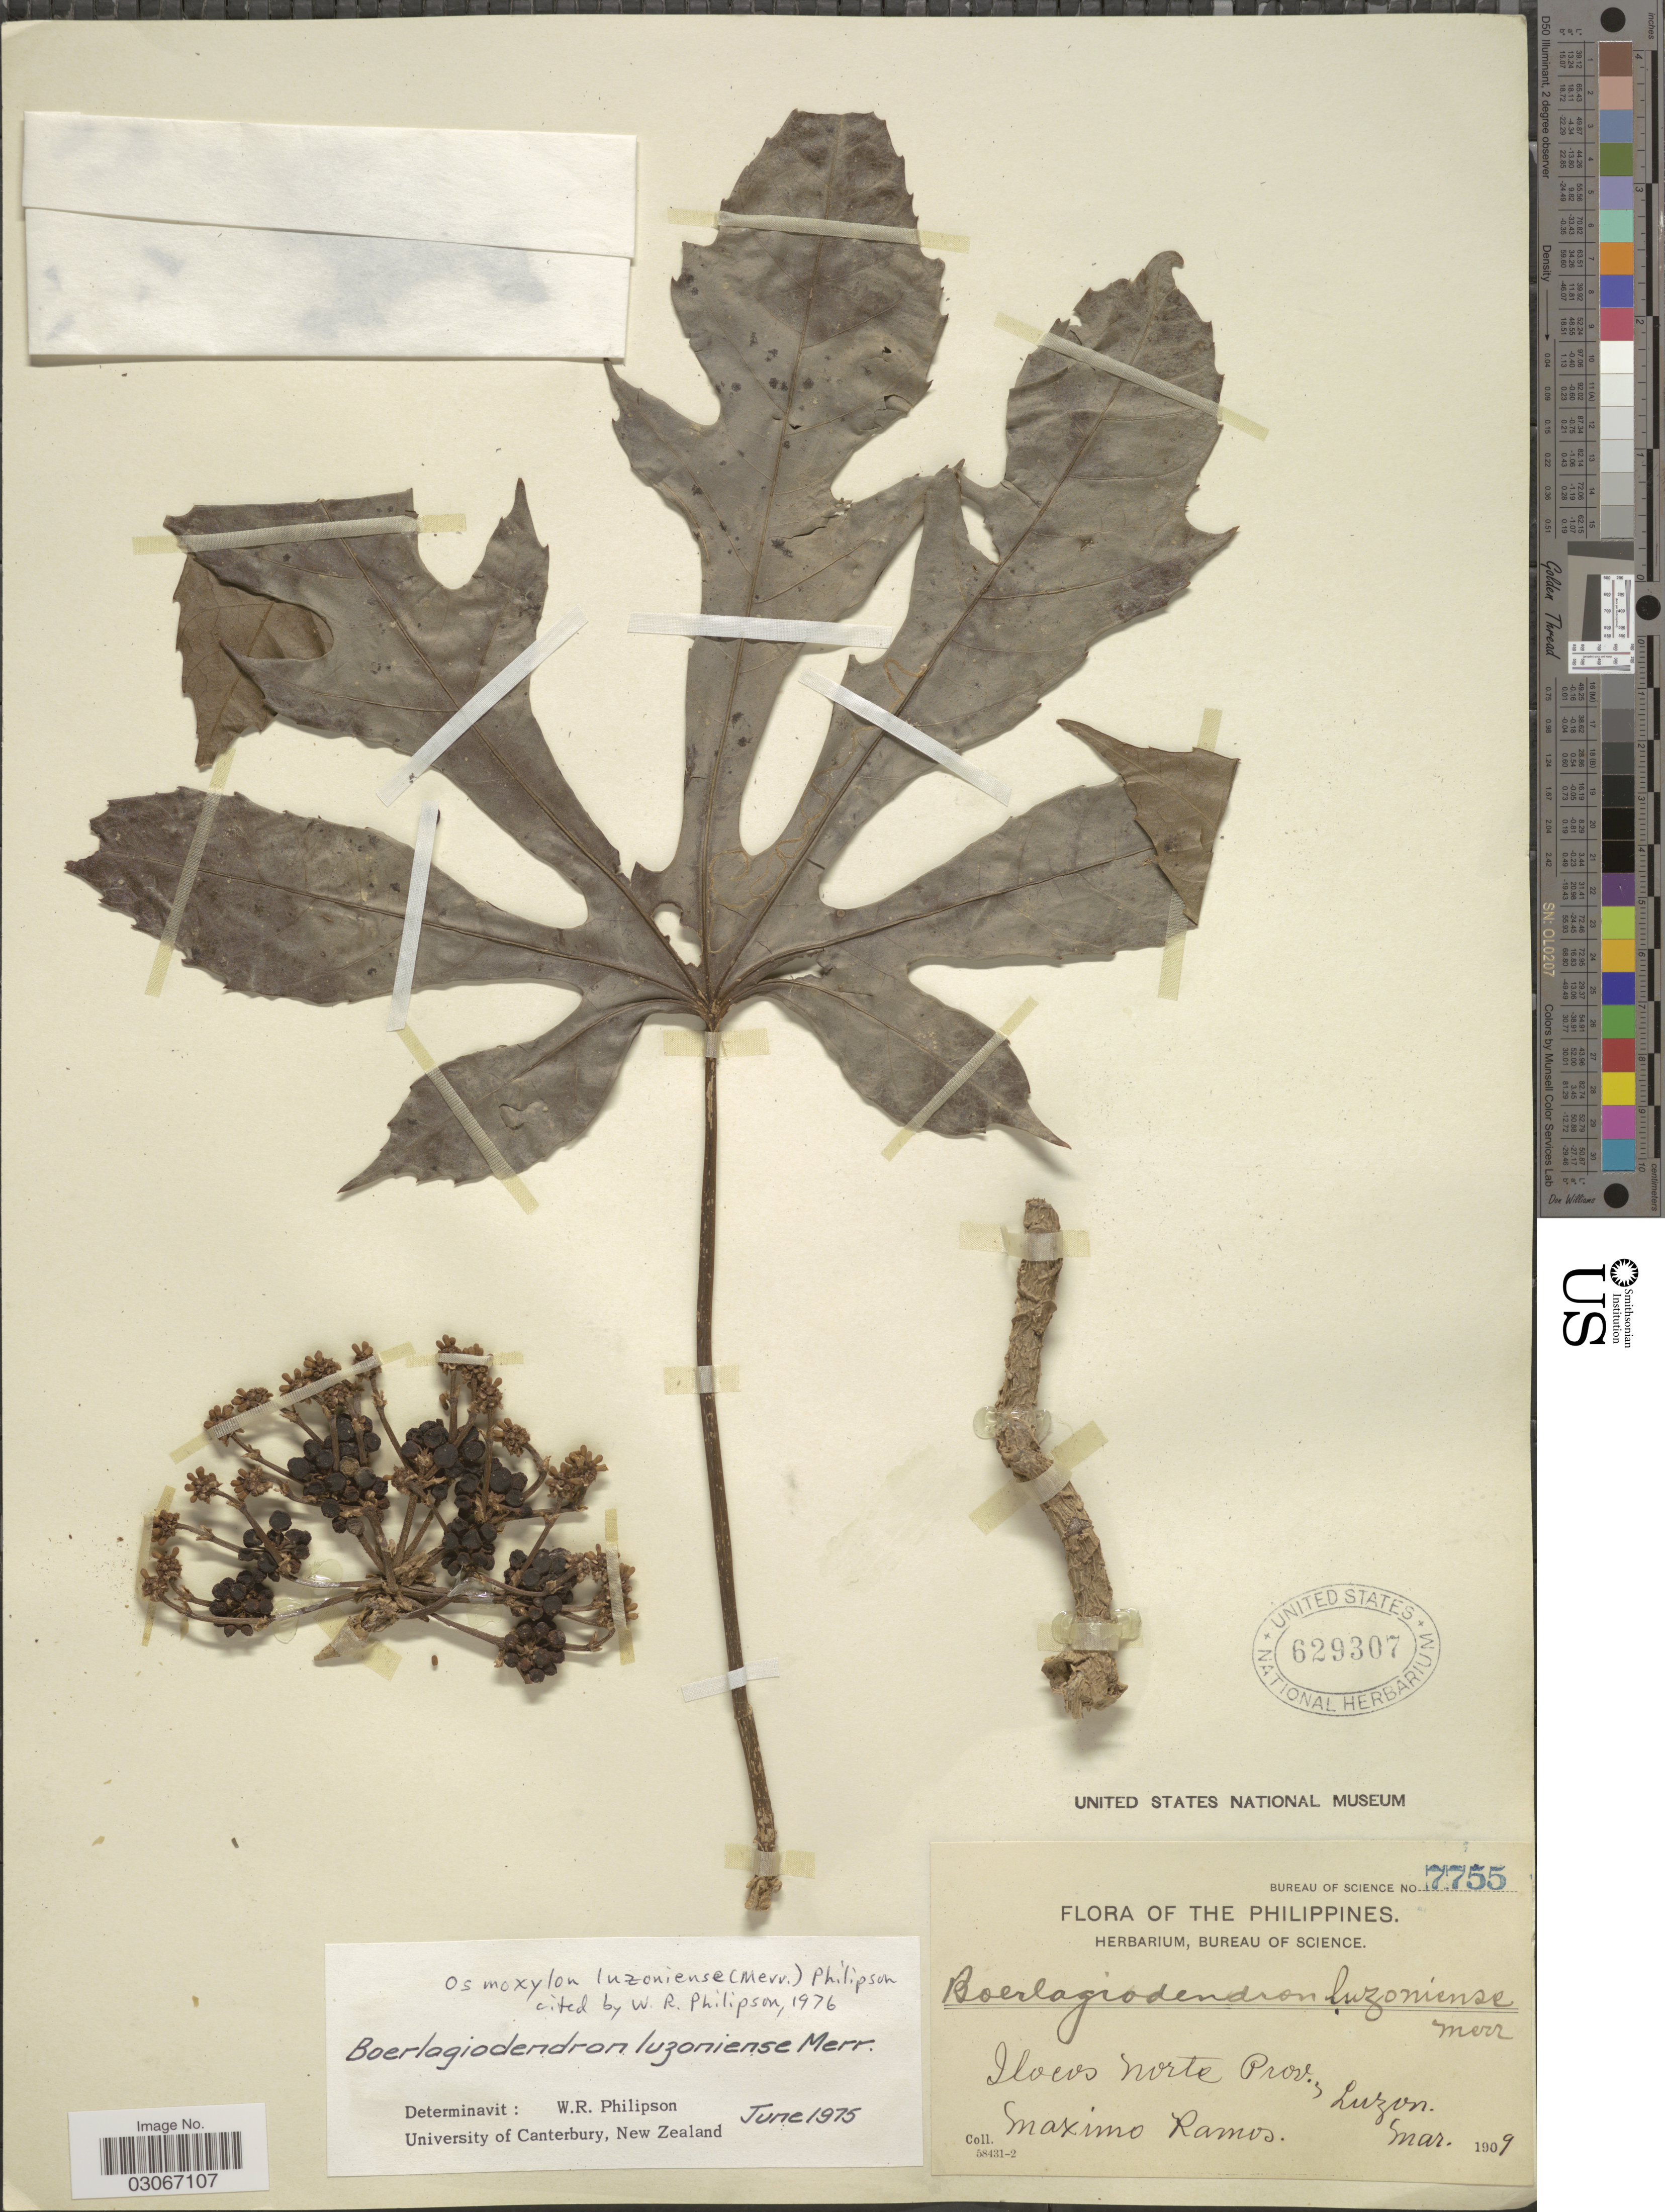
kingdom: Plantae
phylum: Tracheophyta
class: Magnoliopsida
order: Apiales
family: Araliaceae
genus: Osmoxylon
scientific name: Osmoxylon luzoniense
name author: (Merr.) Philipson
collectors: M. Ramos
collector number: Bureau of Science 7755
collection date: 1909-03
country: Philippines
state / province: Ilocos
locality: Ilocos Norte Prov., Luzon.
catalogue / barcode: US 629307